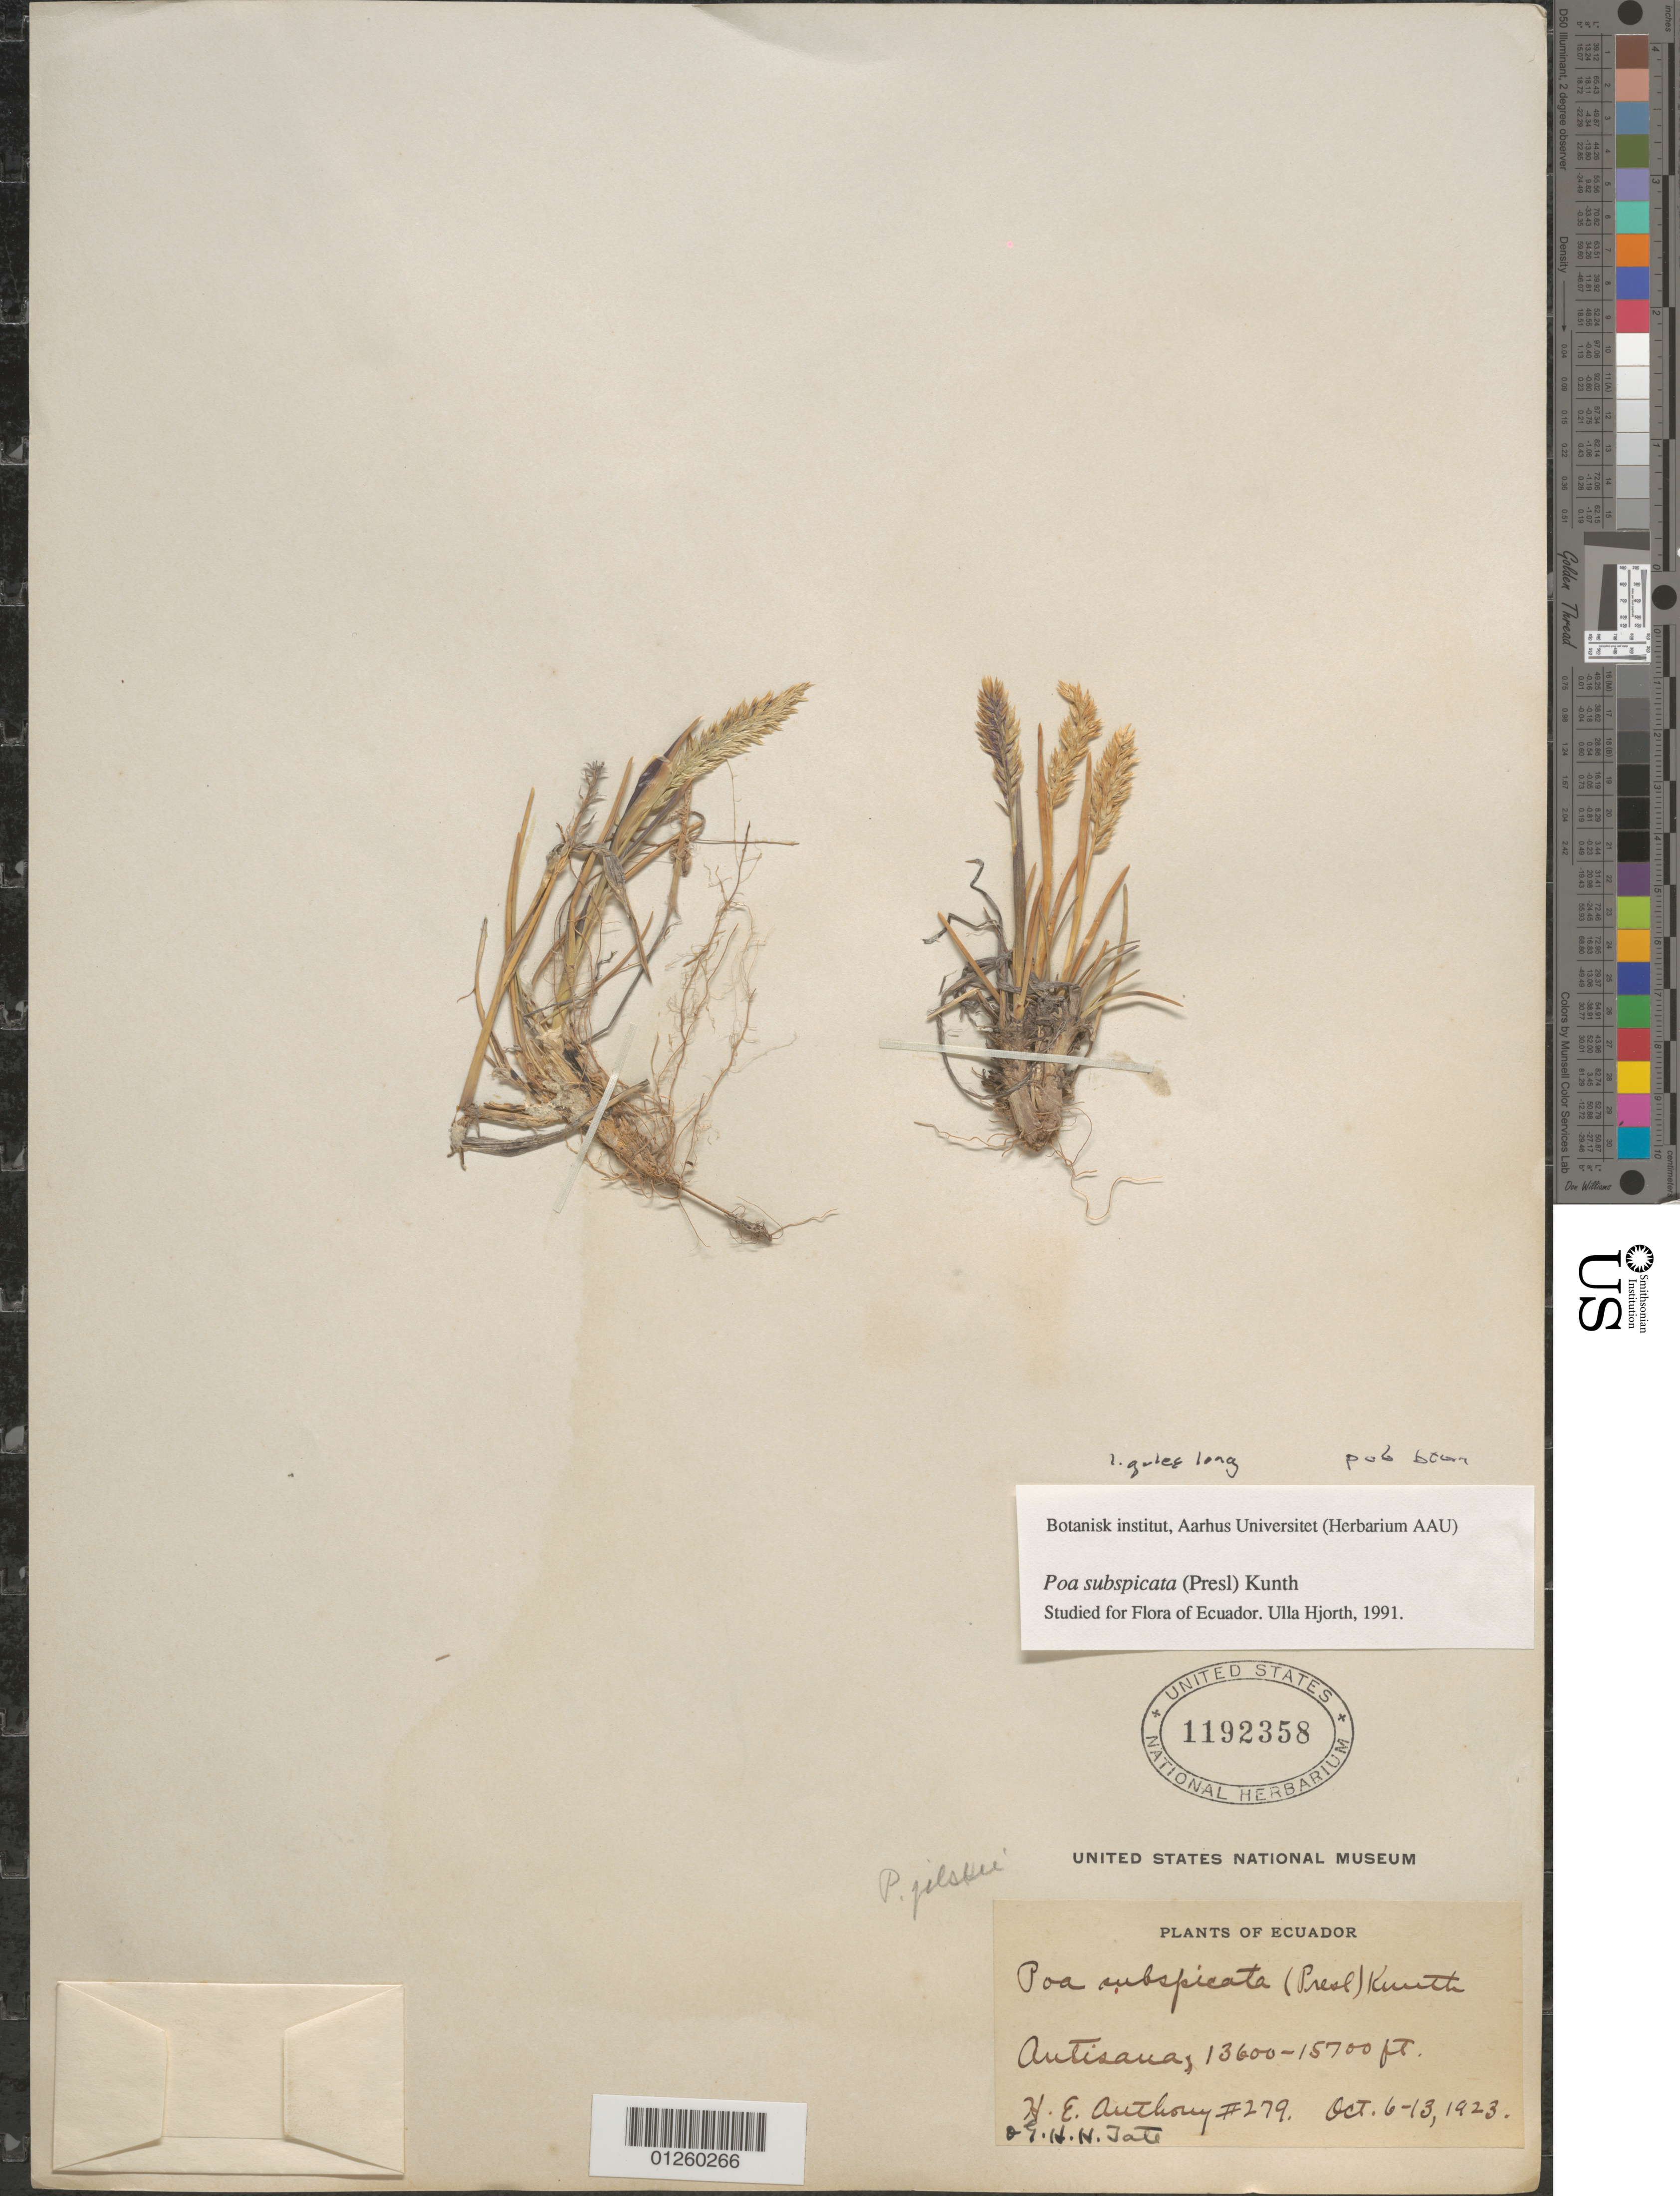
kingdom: Plantae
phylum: Tracheophyta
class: Liliopsida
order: Poales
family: Poaceae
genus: Poa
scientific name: Poa subspicata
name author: (J. Presl) Kunth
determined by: Soreng, Robert J., Research Associate (BOT), Smithsonian Institution - National Museum of Natural History (UNITED STATES)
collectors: H. E. Anthony & G. Jate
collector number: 279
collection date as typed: Otc. 6-13, 1923.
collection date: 1923-10-06/1923-10-13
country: Ecuador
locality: Antisana.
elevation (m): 4145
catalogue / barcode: US 1192358